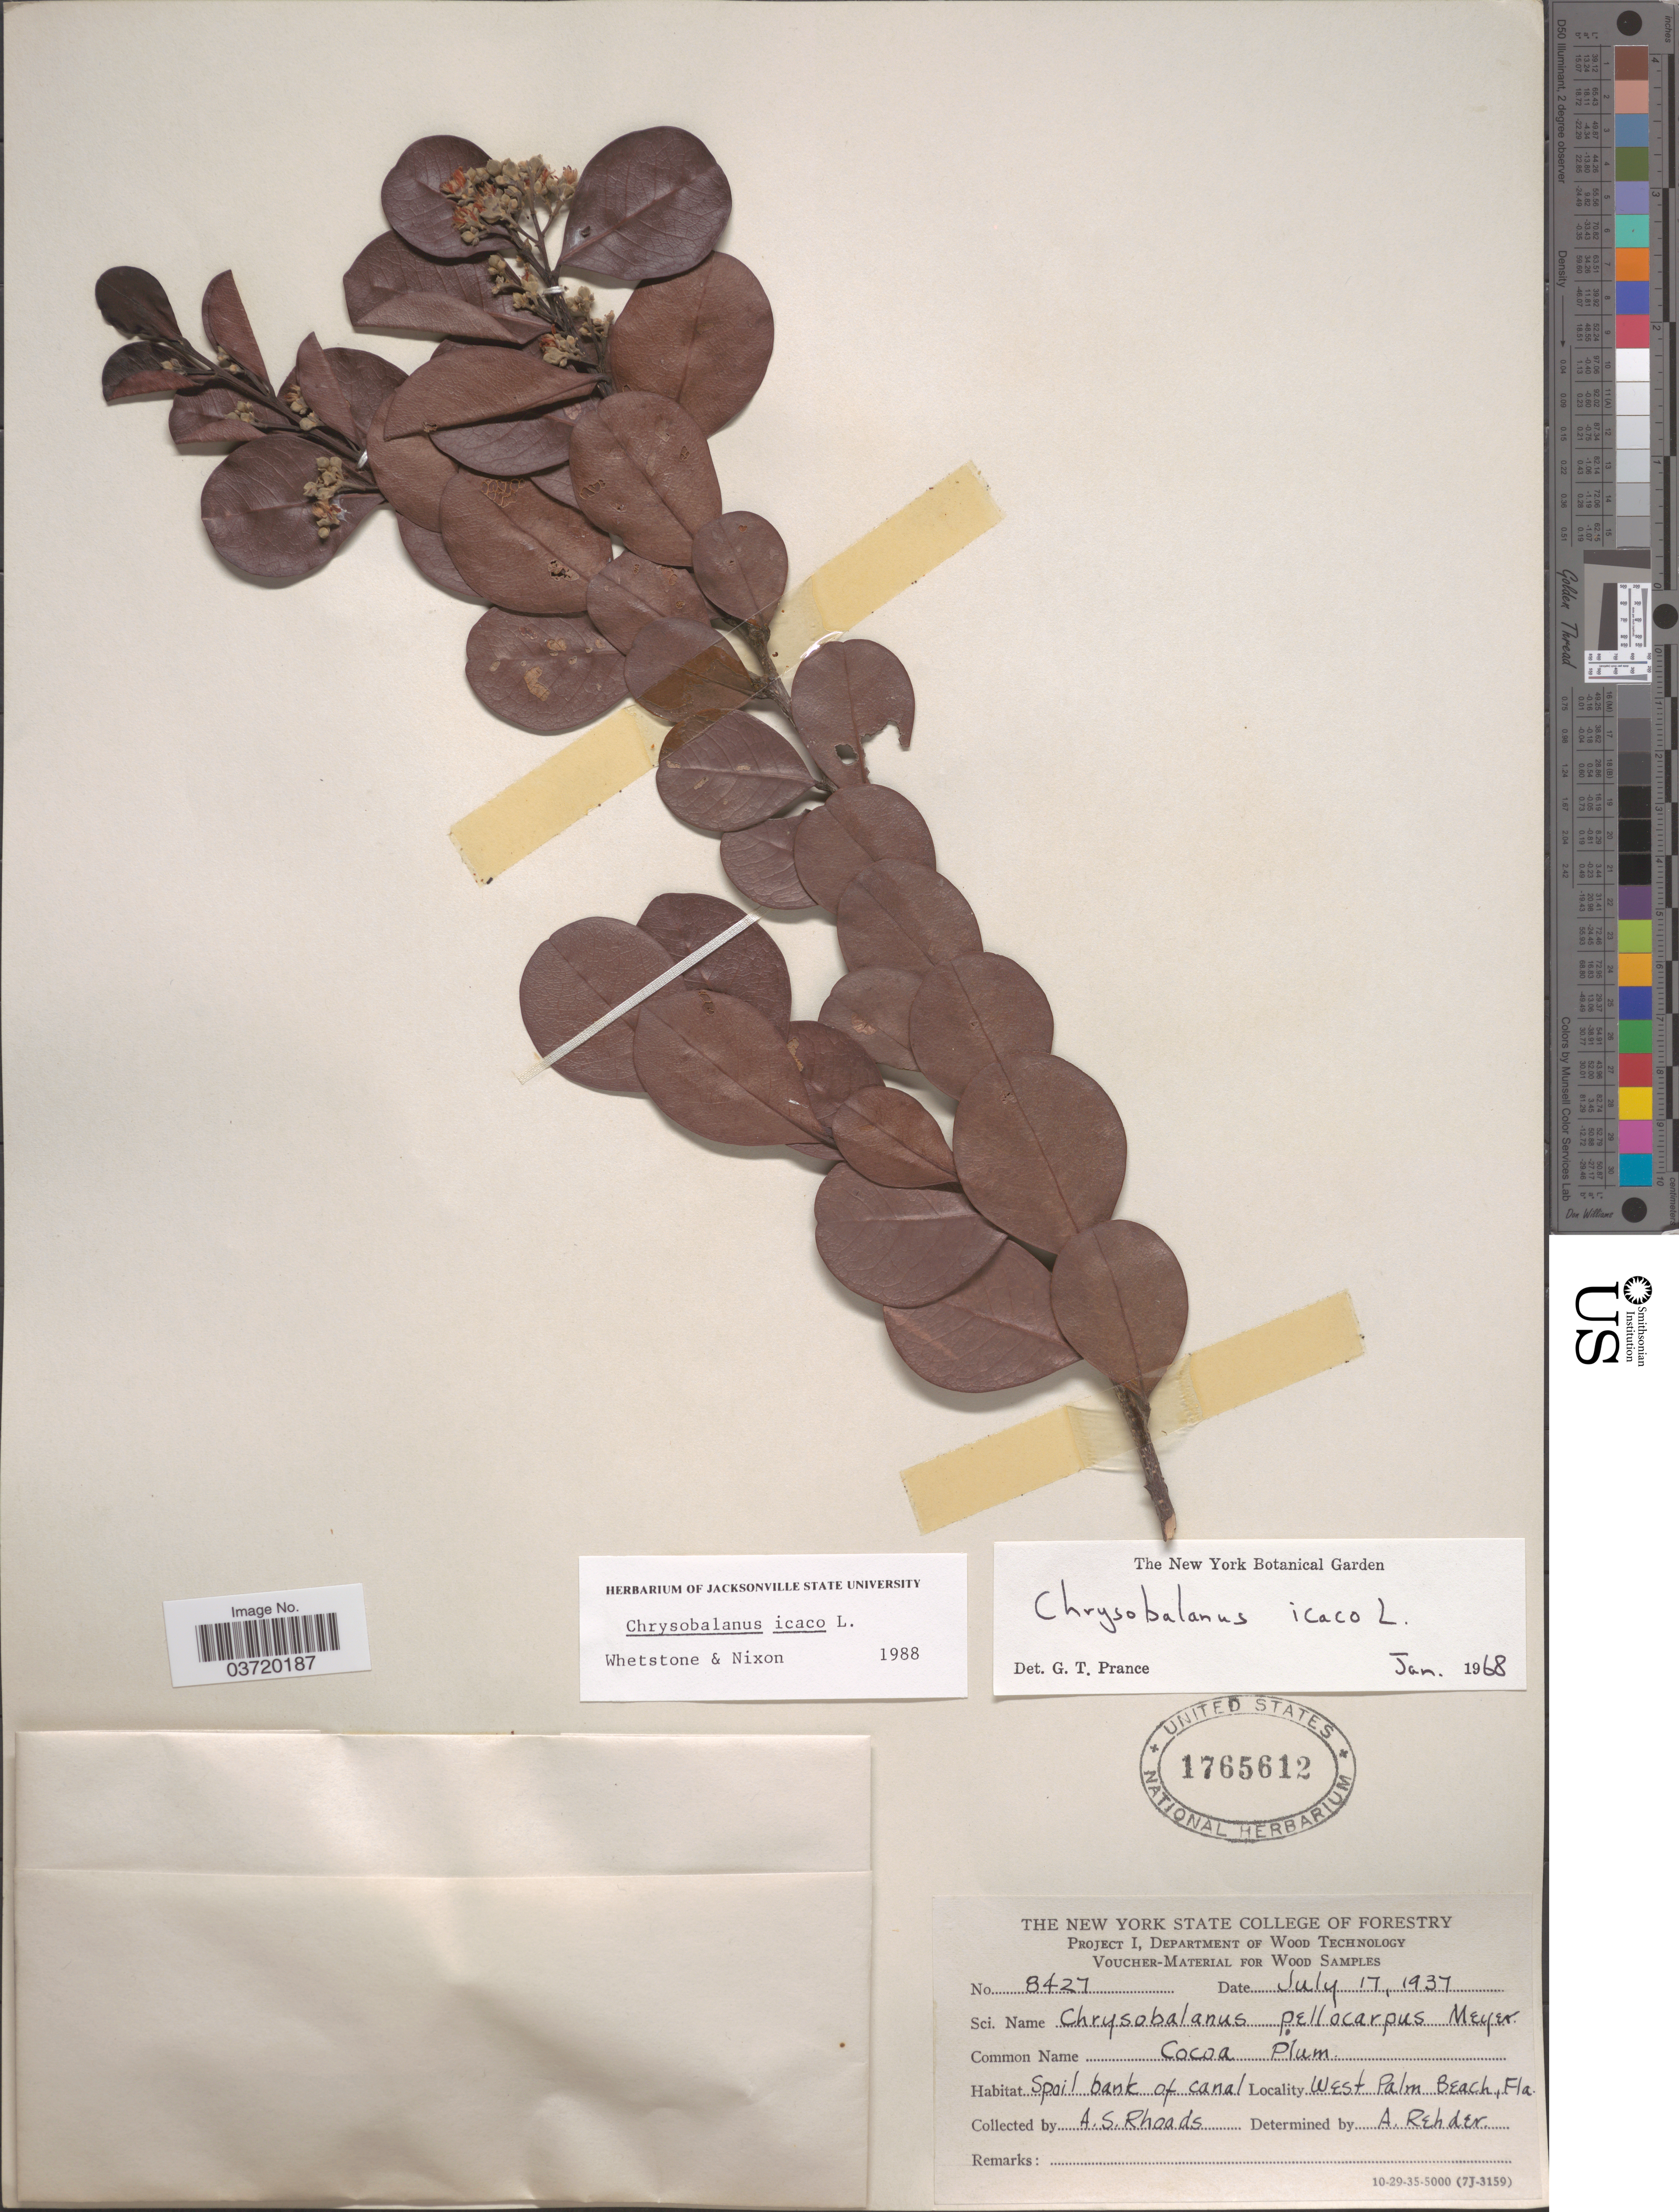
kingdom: Plantae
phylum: Tracheophyta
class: Magnoliopsida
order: Malpighiales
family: Chrysobalanaceae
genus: Chrysobalanus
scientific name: Chrysobalanus icaco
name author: L.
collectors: A. Rhoads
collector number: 8427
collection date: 1937-07-17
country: United States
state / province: Florida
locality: Spoil bank of canal. West Palm Beach.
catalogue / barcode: US 1765612